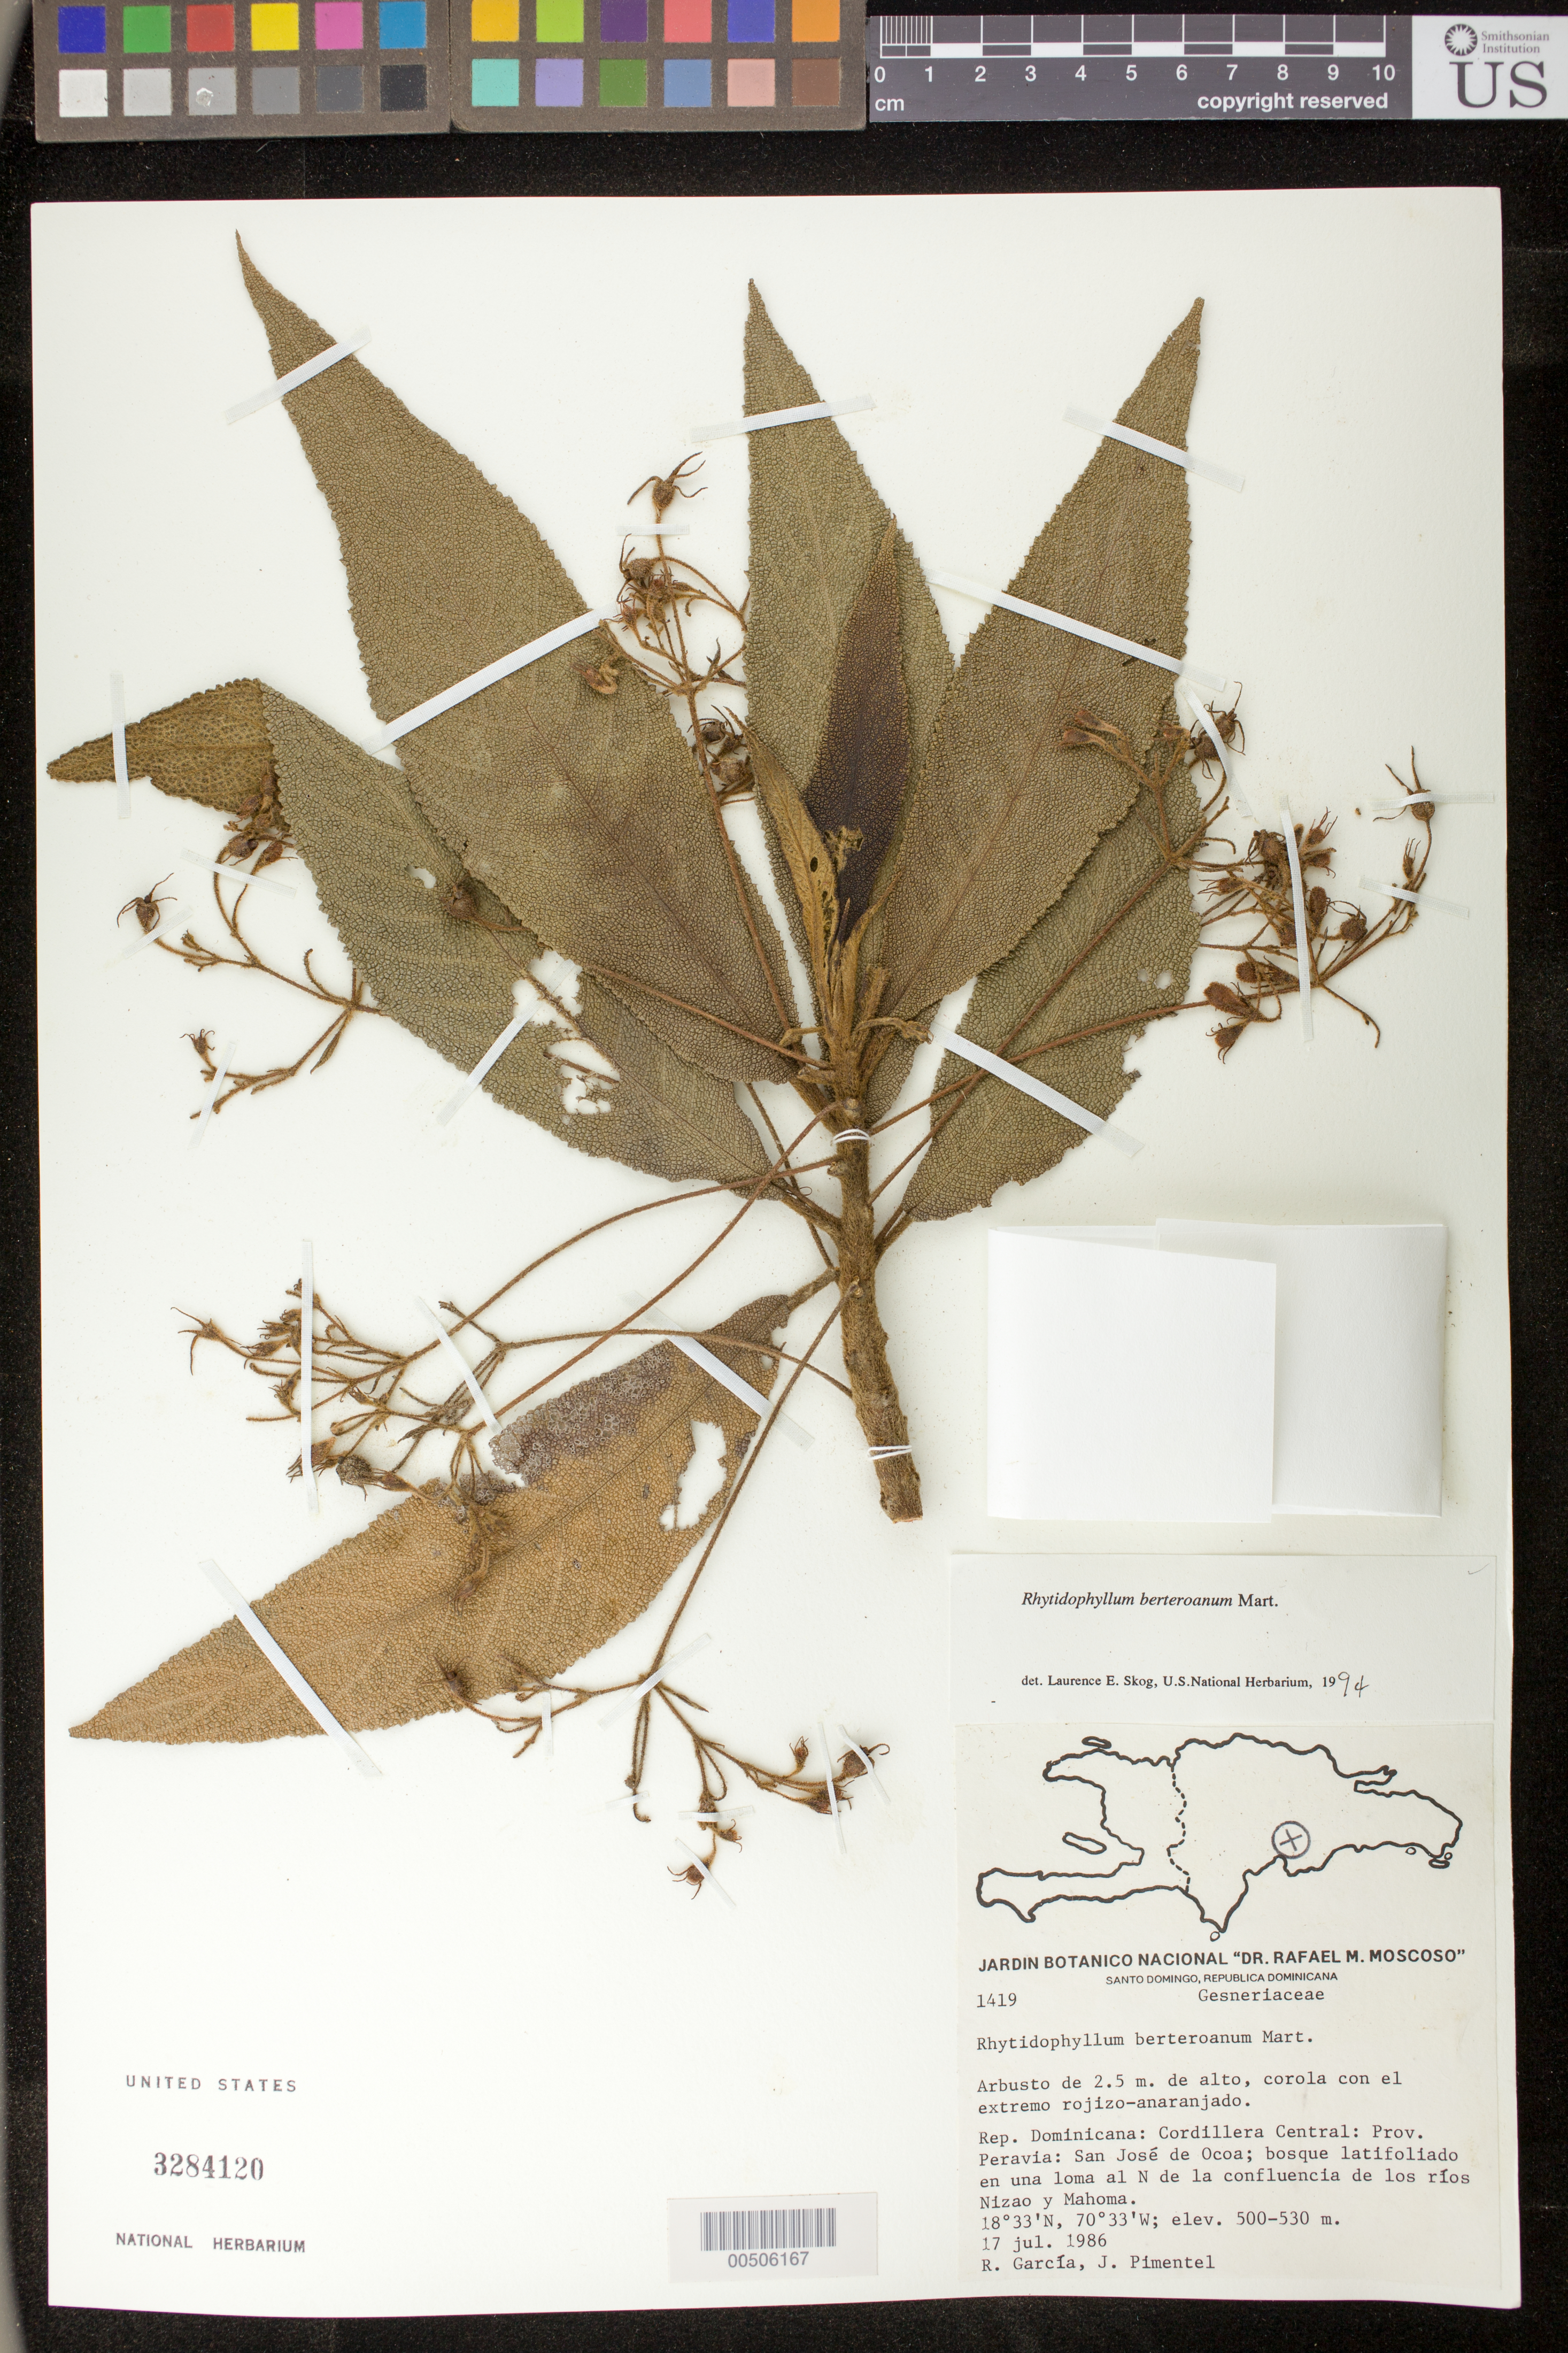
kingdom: Plantae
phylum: Tracheophyta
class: Magnoliopsida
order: Lamiales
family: Gesneriaceae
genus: Rhytidophyllum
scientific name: Rhytidophyllum berteroanum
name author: Mart.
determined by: Skog, Laurence E.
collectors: R. García & J. Pimentel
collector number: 1419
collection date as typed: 17 Jul 1986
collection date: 1986-07-17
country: Dominican Republic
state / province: Peravia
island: Hispaniola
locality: Cordillera Central: San José de Ocoa; al N de la confluencia de los ríos Nizao y Mahoma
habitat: Bosque latifoliado en una loma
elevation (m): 500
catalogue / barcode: US 3284120